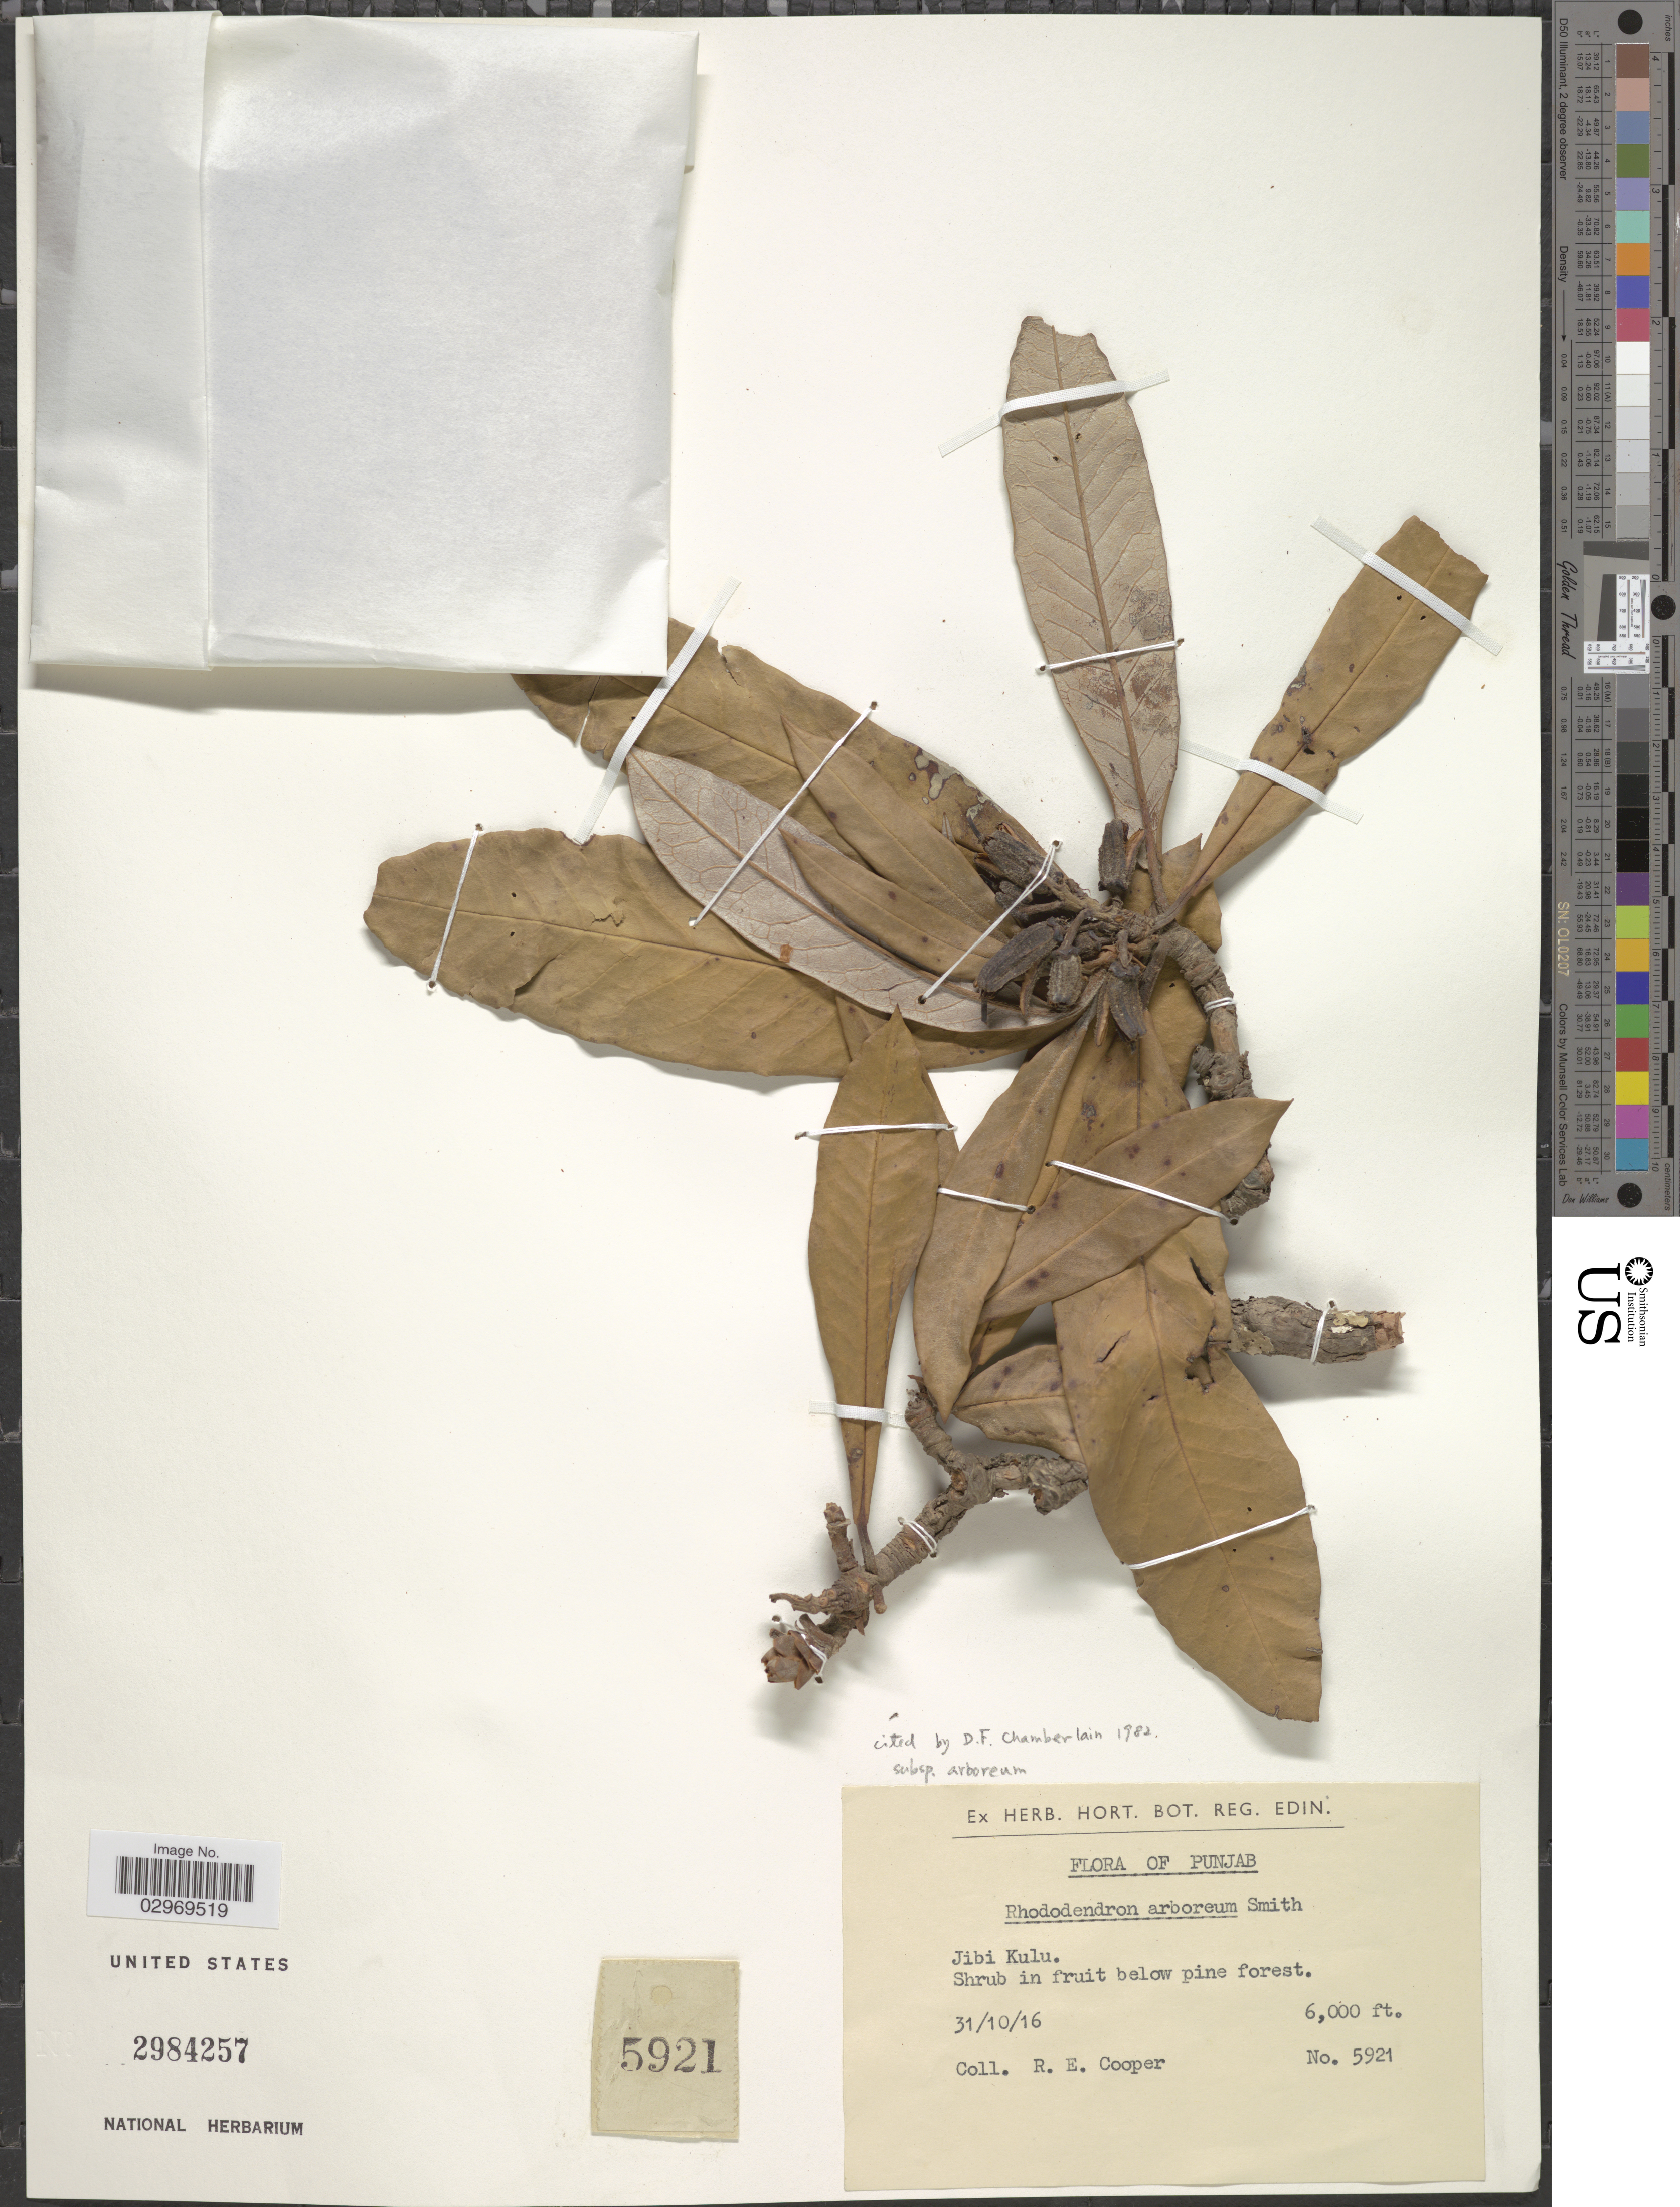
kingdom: Plantae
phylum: Tracheophyta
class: Magnoliopsida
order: Ericales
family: Ericaceae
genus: Rhododendron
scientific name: Rhododendron arboreum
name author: Sm.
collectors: R. E. Cooper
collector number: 5921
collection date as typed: Transcribed d/m/y: 31/10/16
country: India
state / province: Himachal Pradesh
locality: Jibi Kulu.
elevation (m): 1829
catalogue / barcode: US 2984257